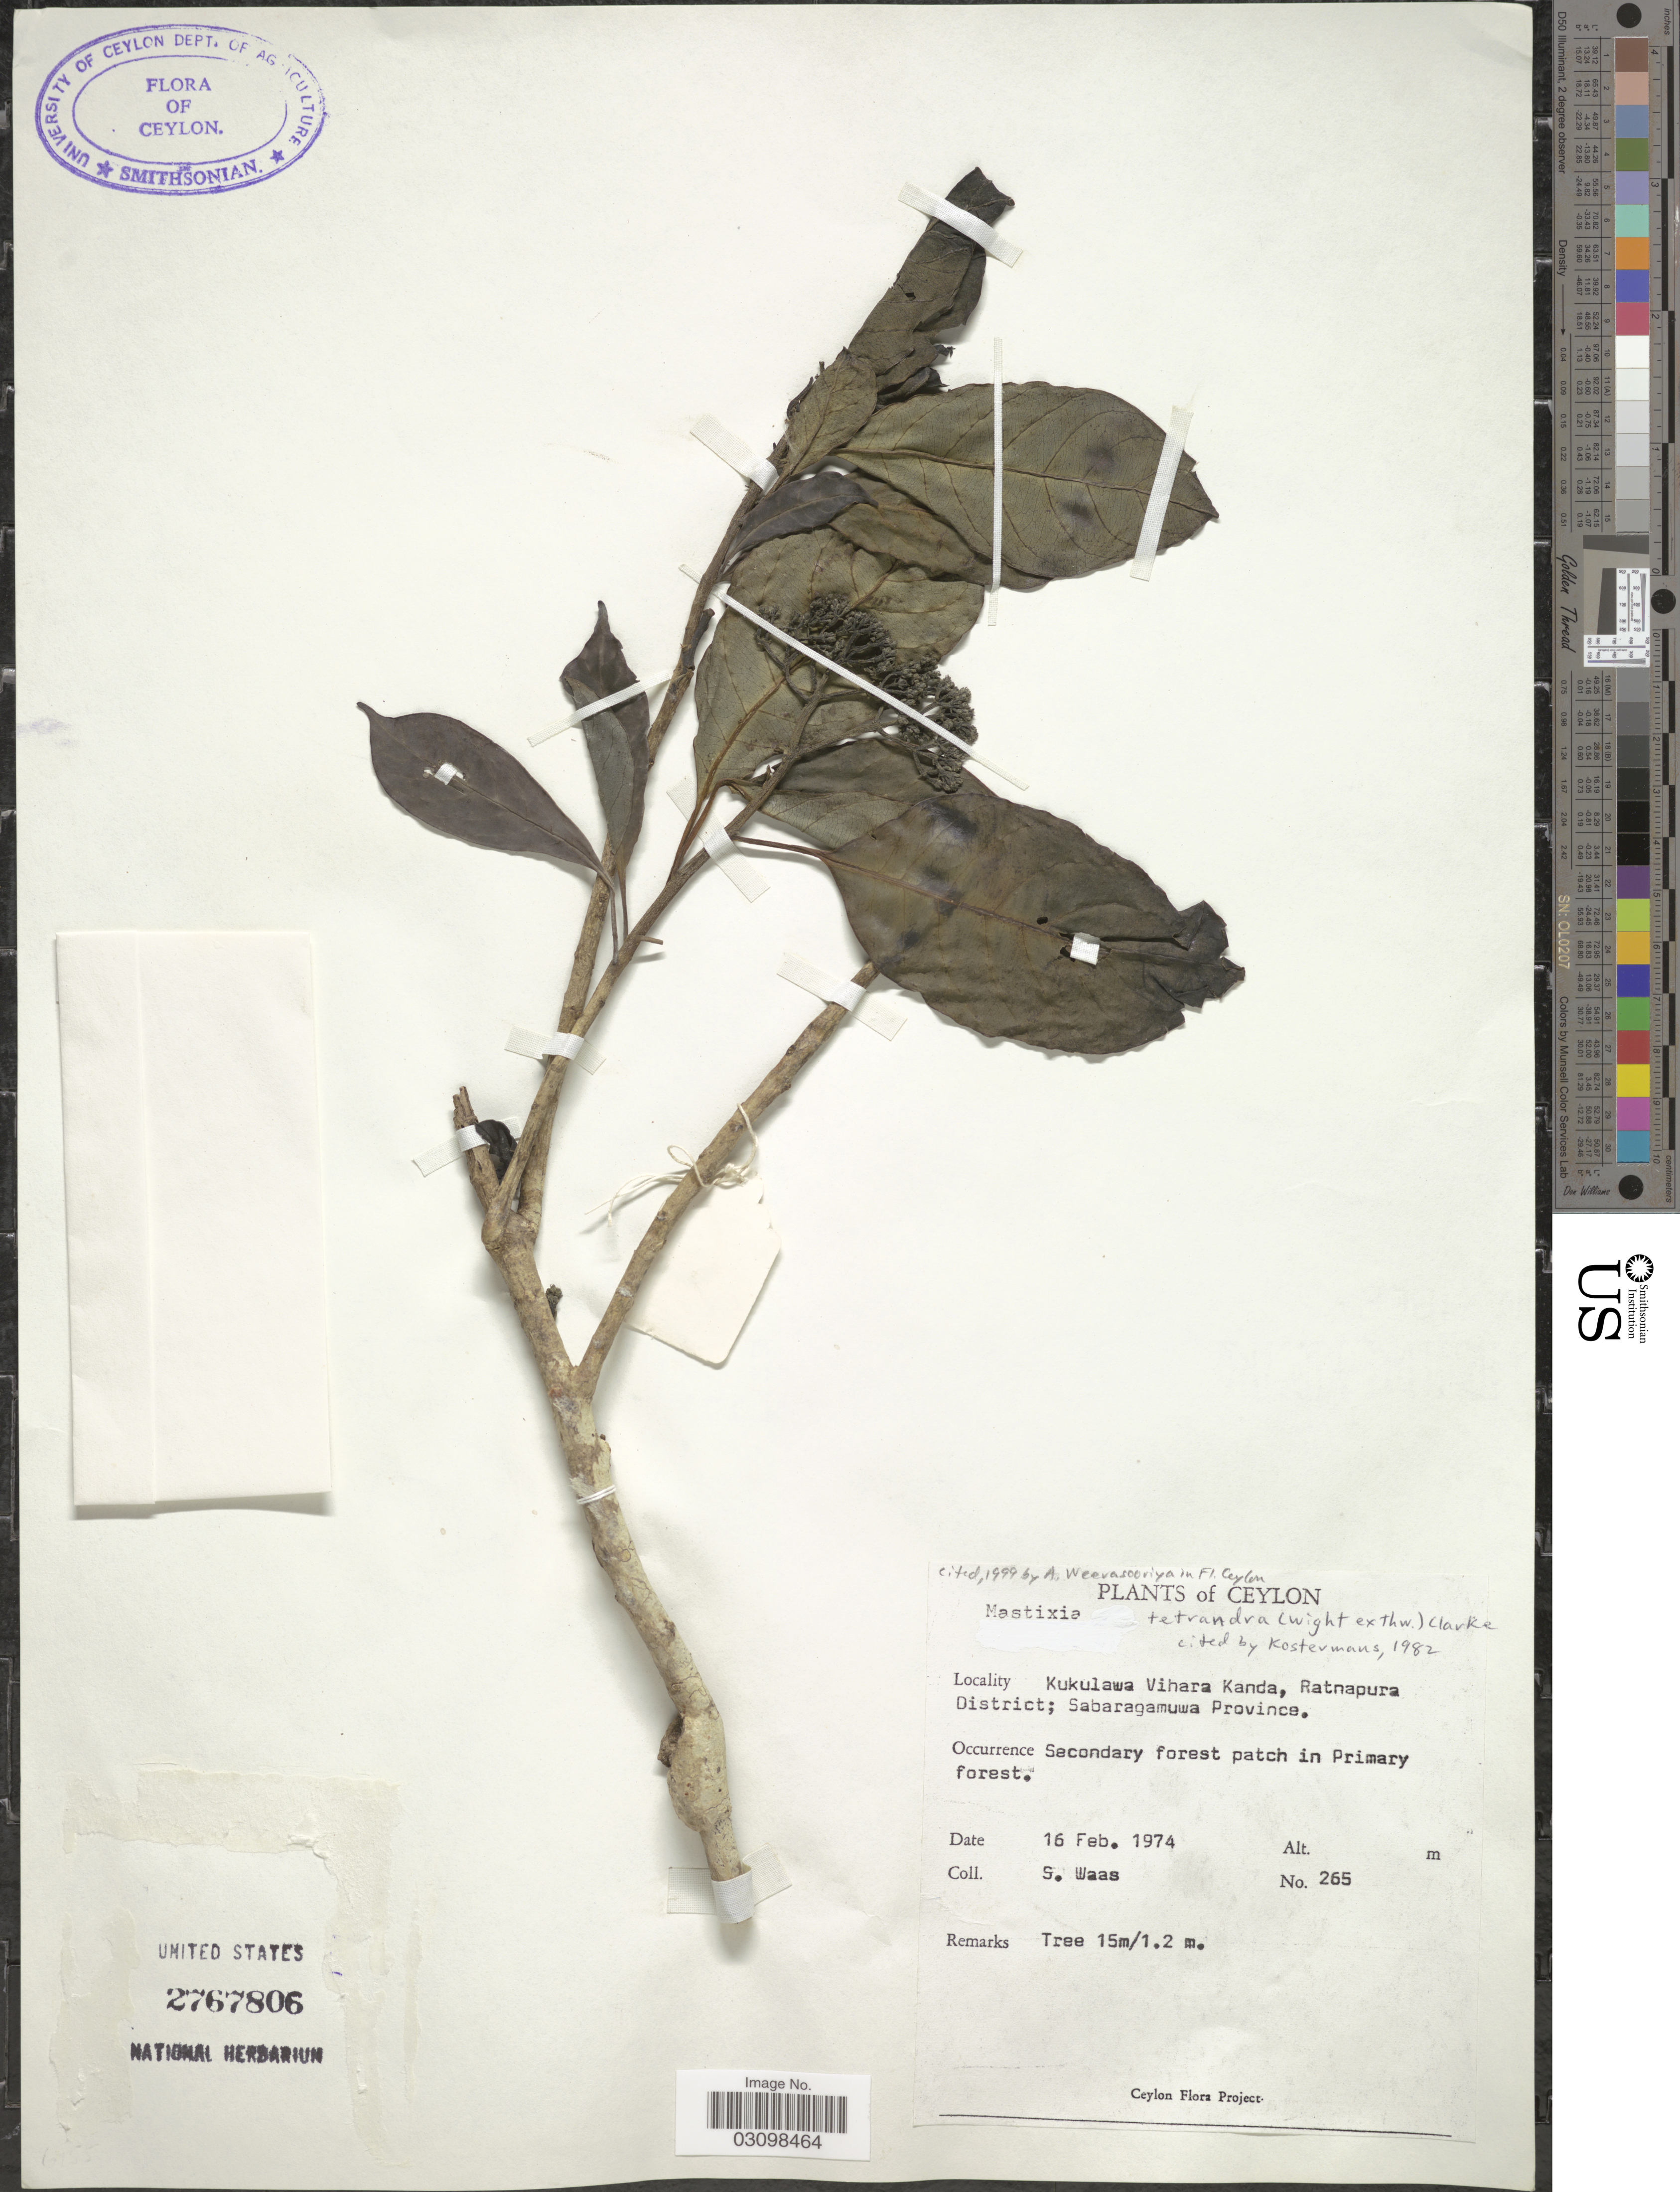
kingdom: Plantae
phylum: Tracheophyta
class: Magnoliopsida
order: Cornales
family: Nyssaceae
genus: Mastixia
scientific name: Mastixia tetrandra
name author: (Wight ex Thwaites) C.B. Clarke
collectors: S. Waas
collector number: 265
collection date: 1974-02-16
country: Sri Lanka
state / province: Sabaragamuwa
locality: Ceylon. Kukulawa Vihara Kanda, Ratnapura District.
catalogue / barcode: US 2767806